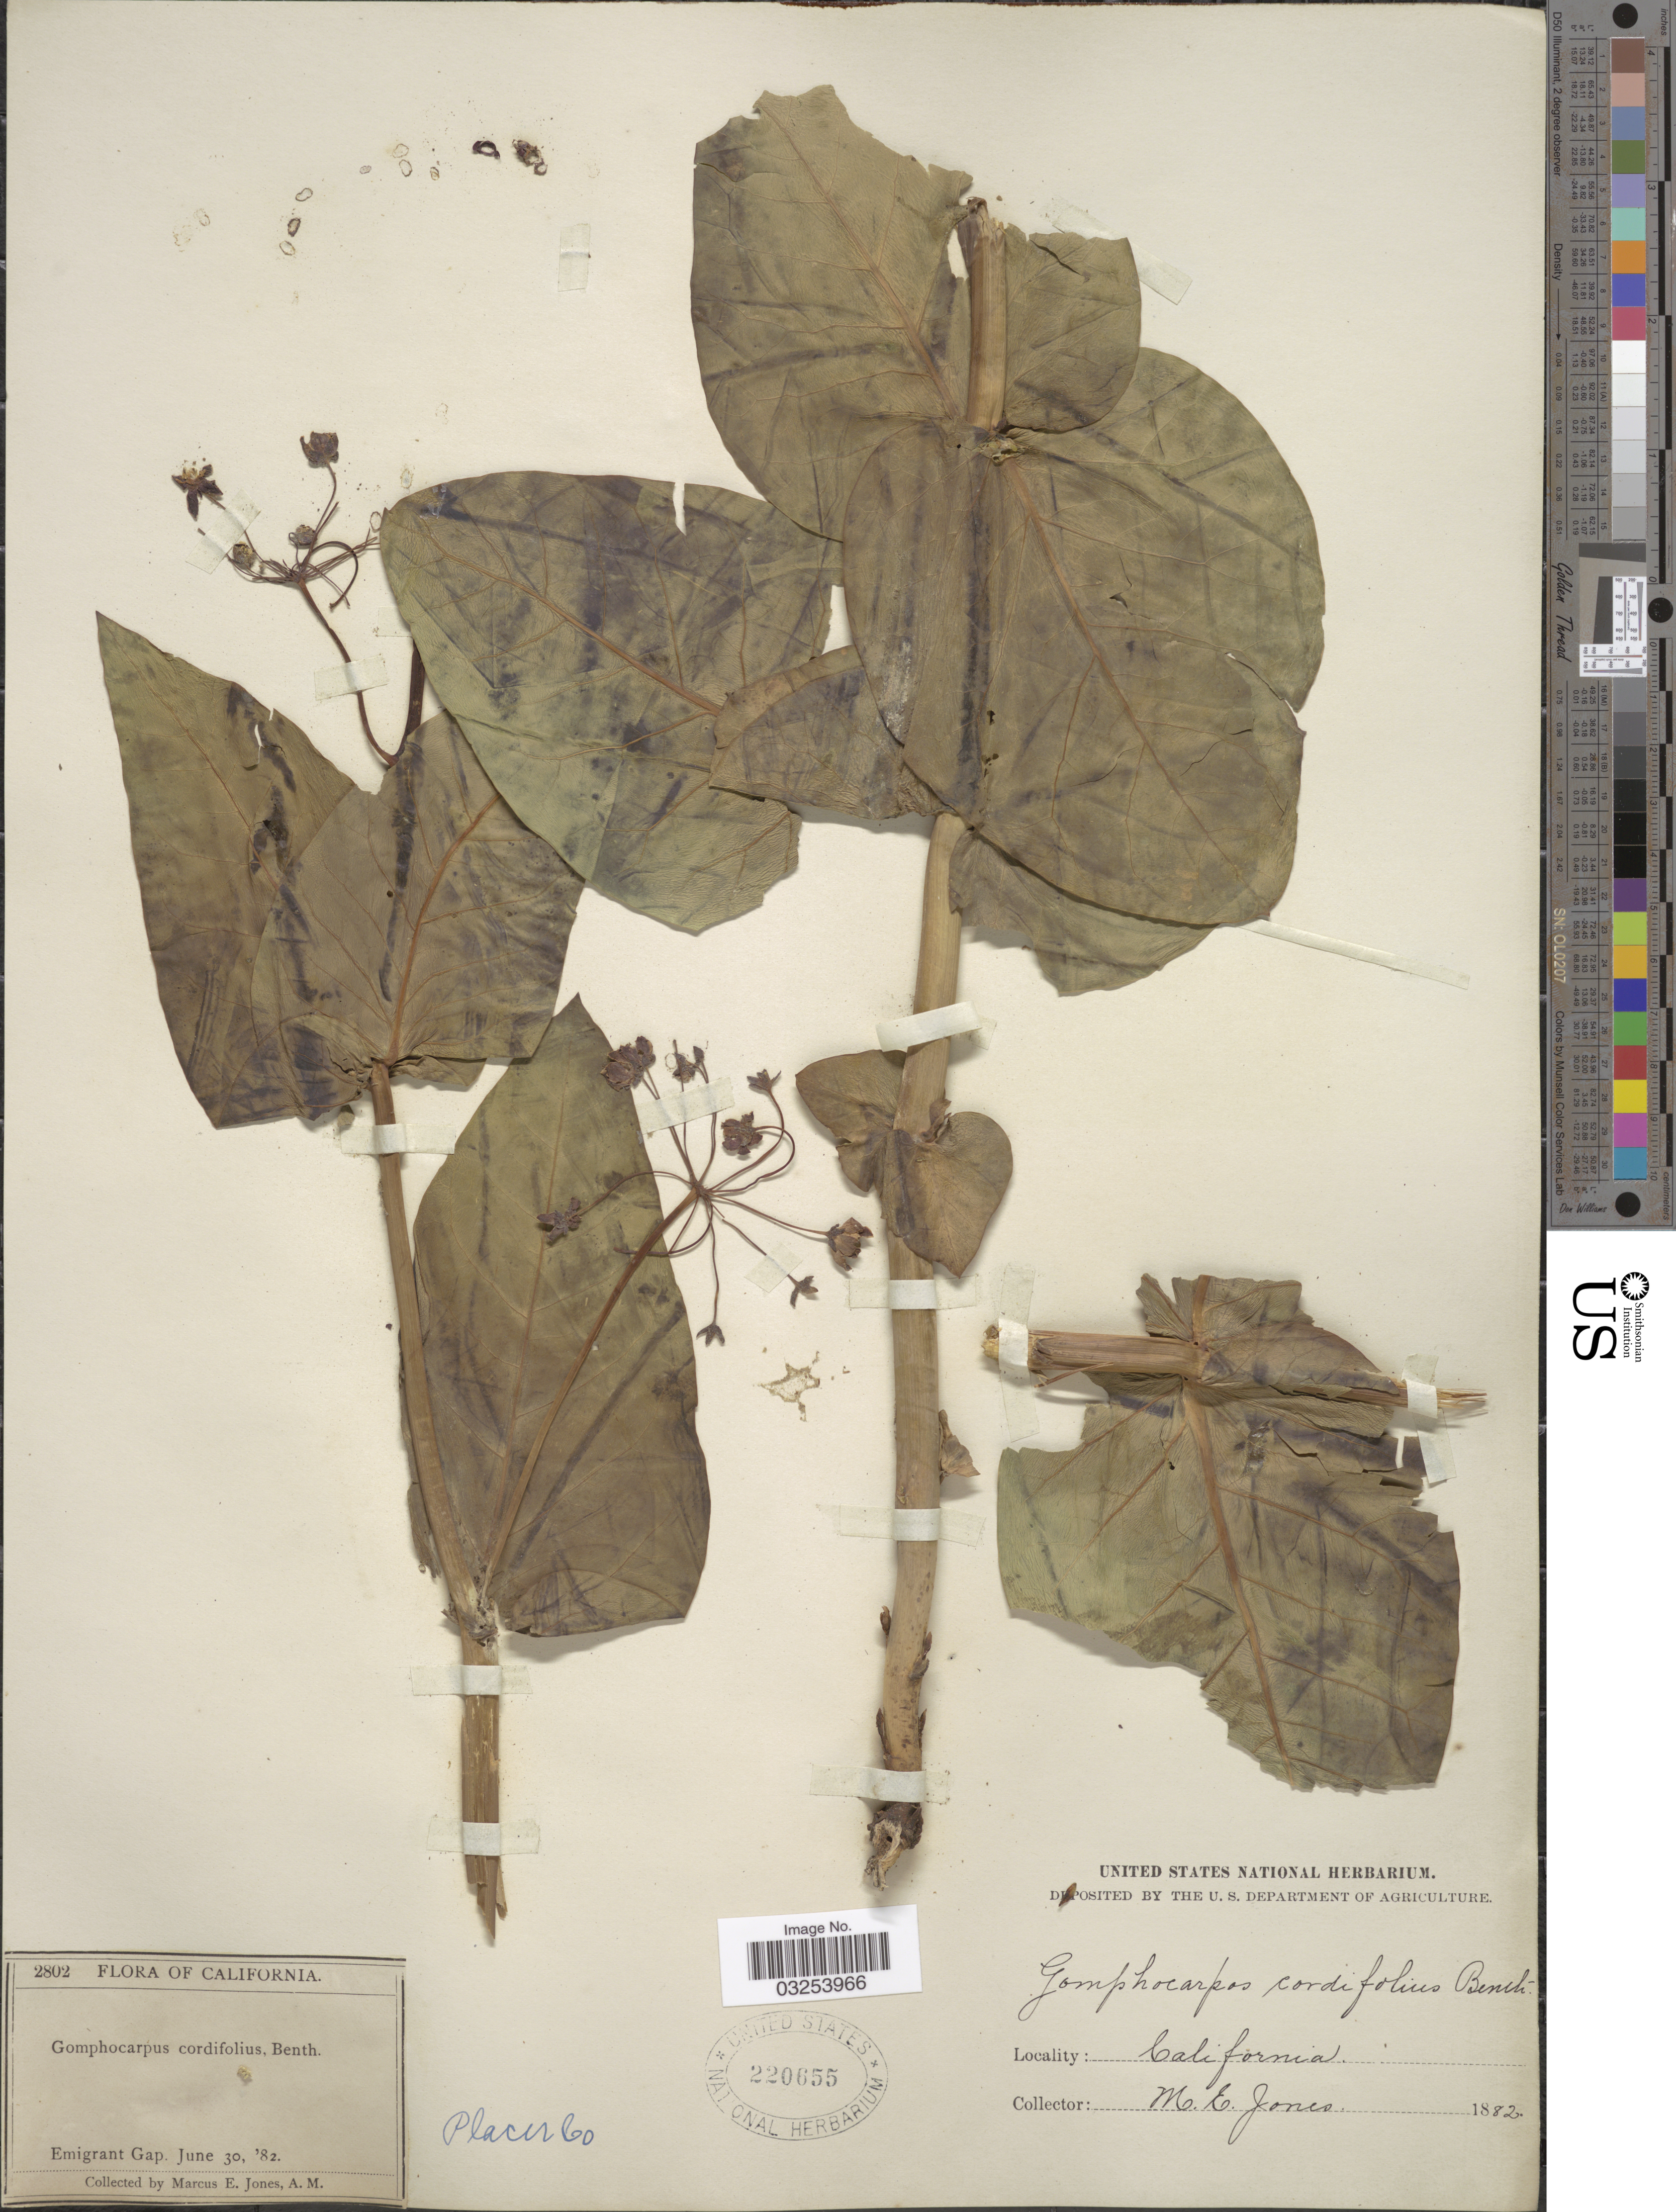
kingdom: Plantae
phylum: Tracheophyta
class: Magnoliopsida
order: Gentianales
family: Apocynaceae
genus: Asclepias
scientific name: Asclepias cordifolia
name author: (Benth.) Jeps.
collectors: M. E. Jones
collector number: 2802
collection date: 1882-06-30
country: United States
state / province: California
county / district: Placer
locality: Emigrant Gap. Placer Co.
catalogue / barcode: US 220655